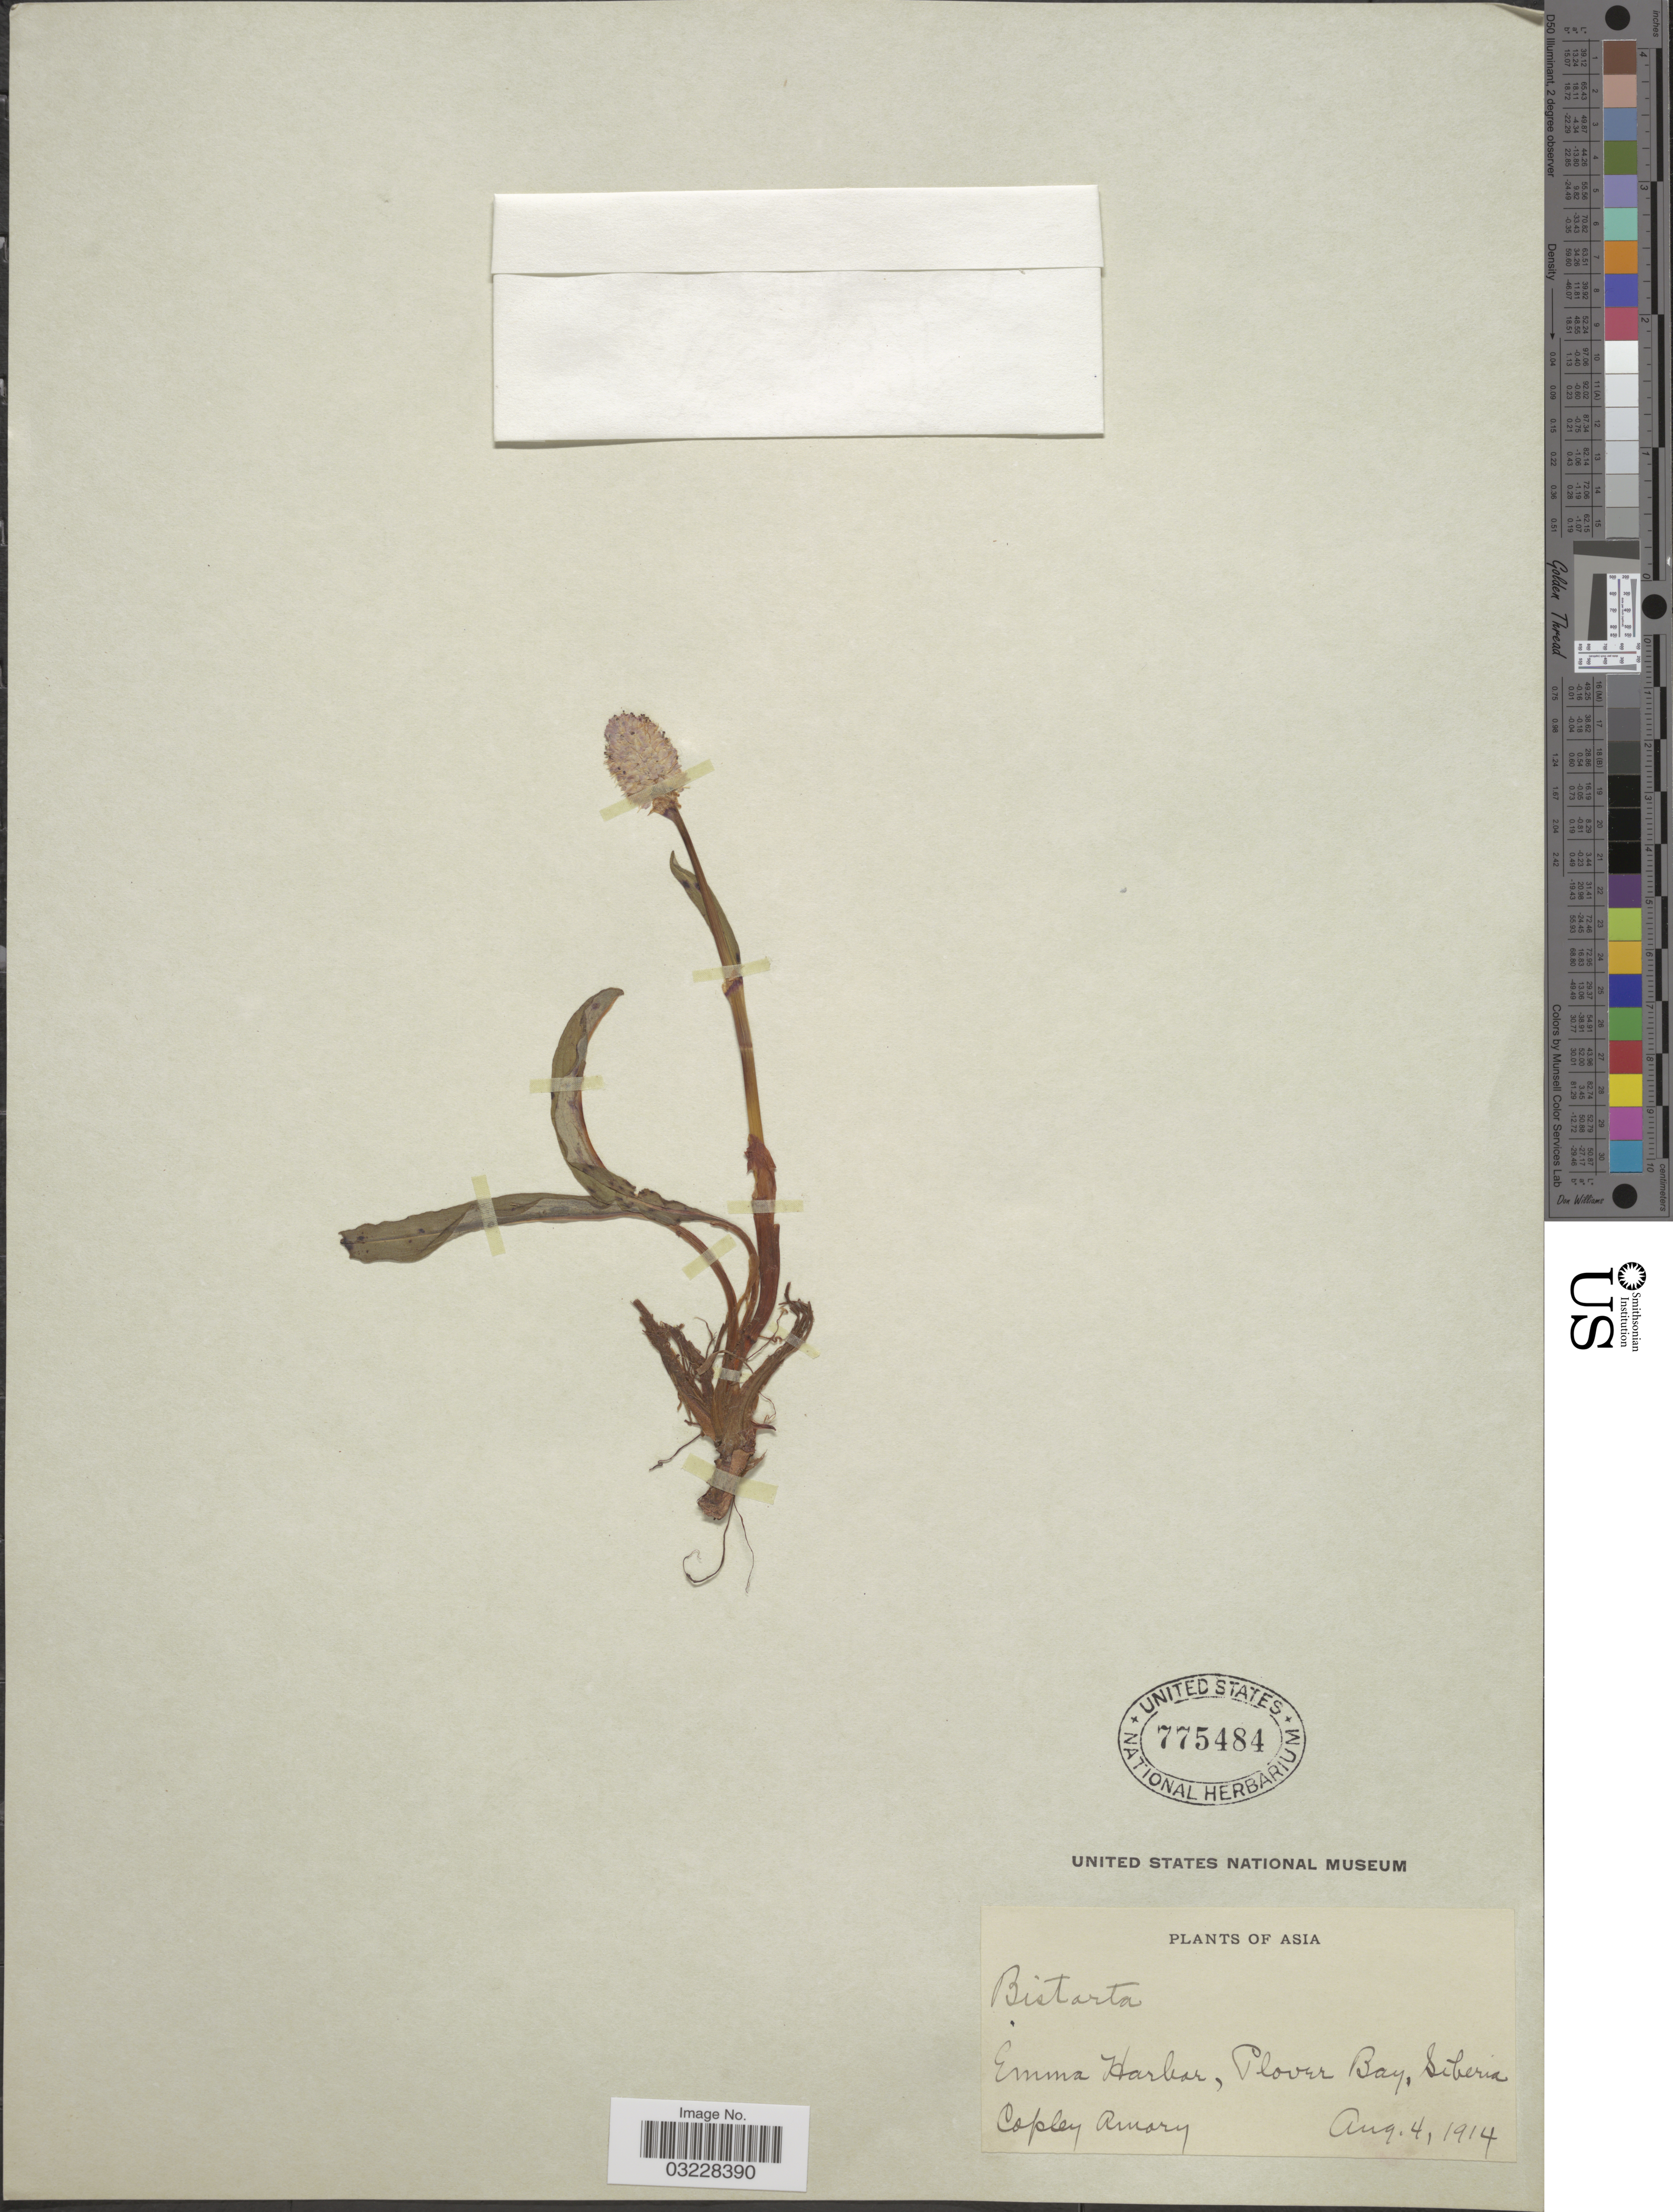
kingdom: Plantae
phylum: Tracheophyta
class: Magnoliopsida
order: Caryophyllales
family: Polygonaceae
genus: Bistorta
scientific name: Bistorta elliptica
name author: (Willd. ex Spreng.) V.V. Petrovsky et al.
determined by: Strong, Mark T., (BOT), Smithsonian Institution - National Museum of Natural History (UNITED STATES)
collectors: C. Amary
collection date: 1914-08-04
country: Russian Federation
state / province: Chukotka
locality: Asia. Emma Harbor, Plover Bay, Siberia.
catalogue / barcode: US 775484